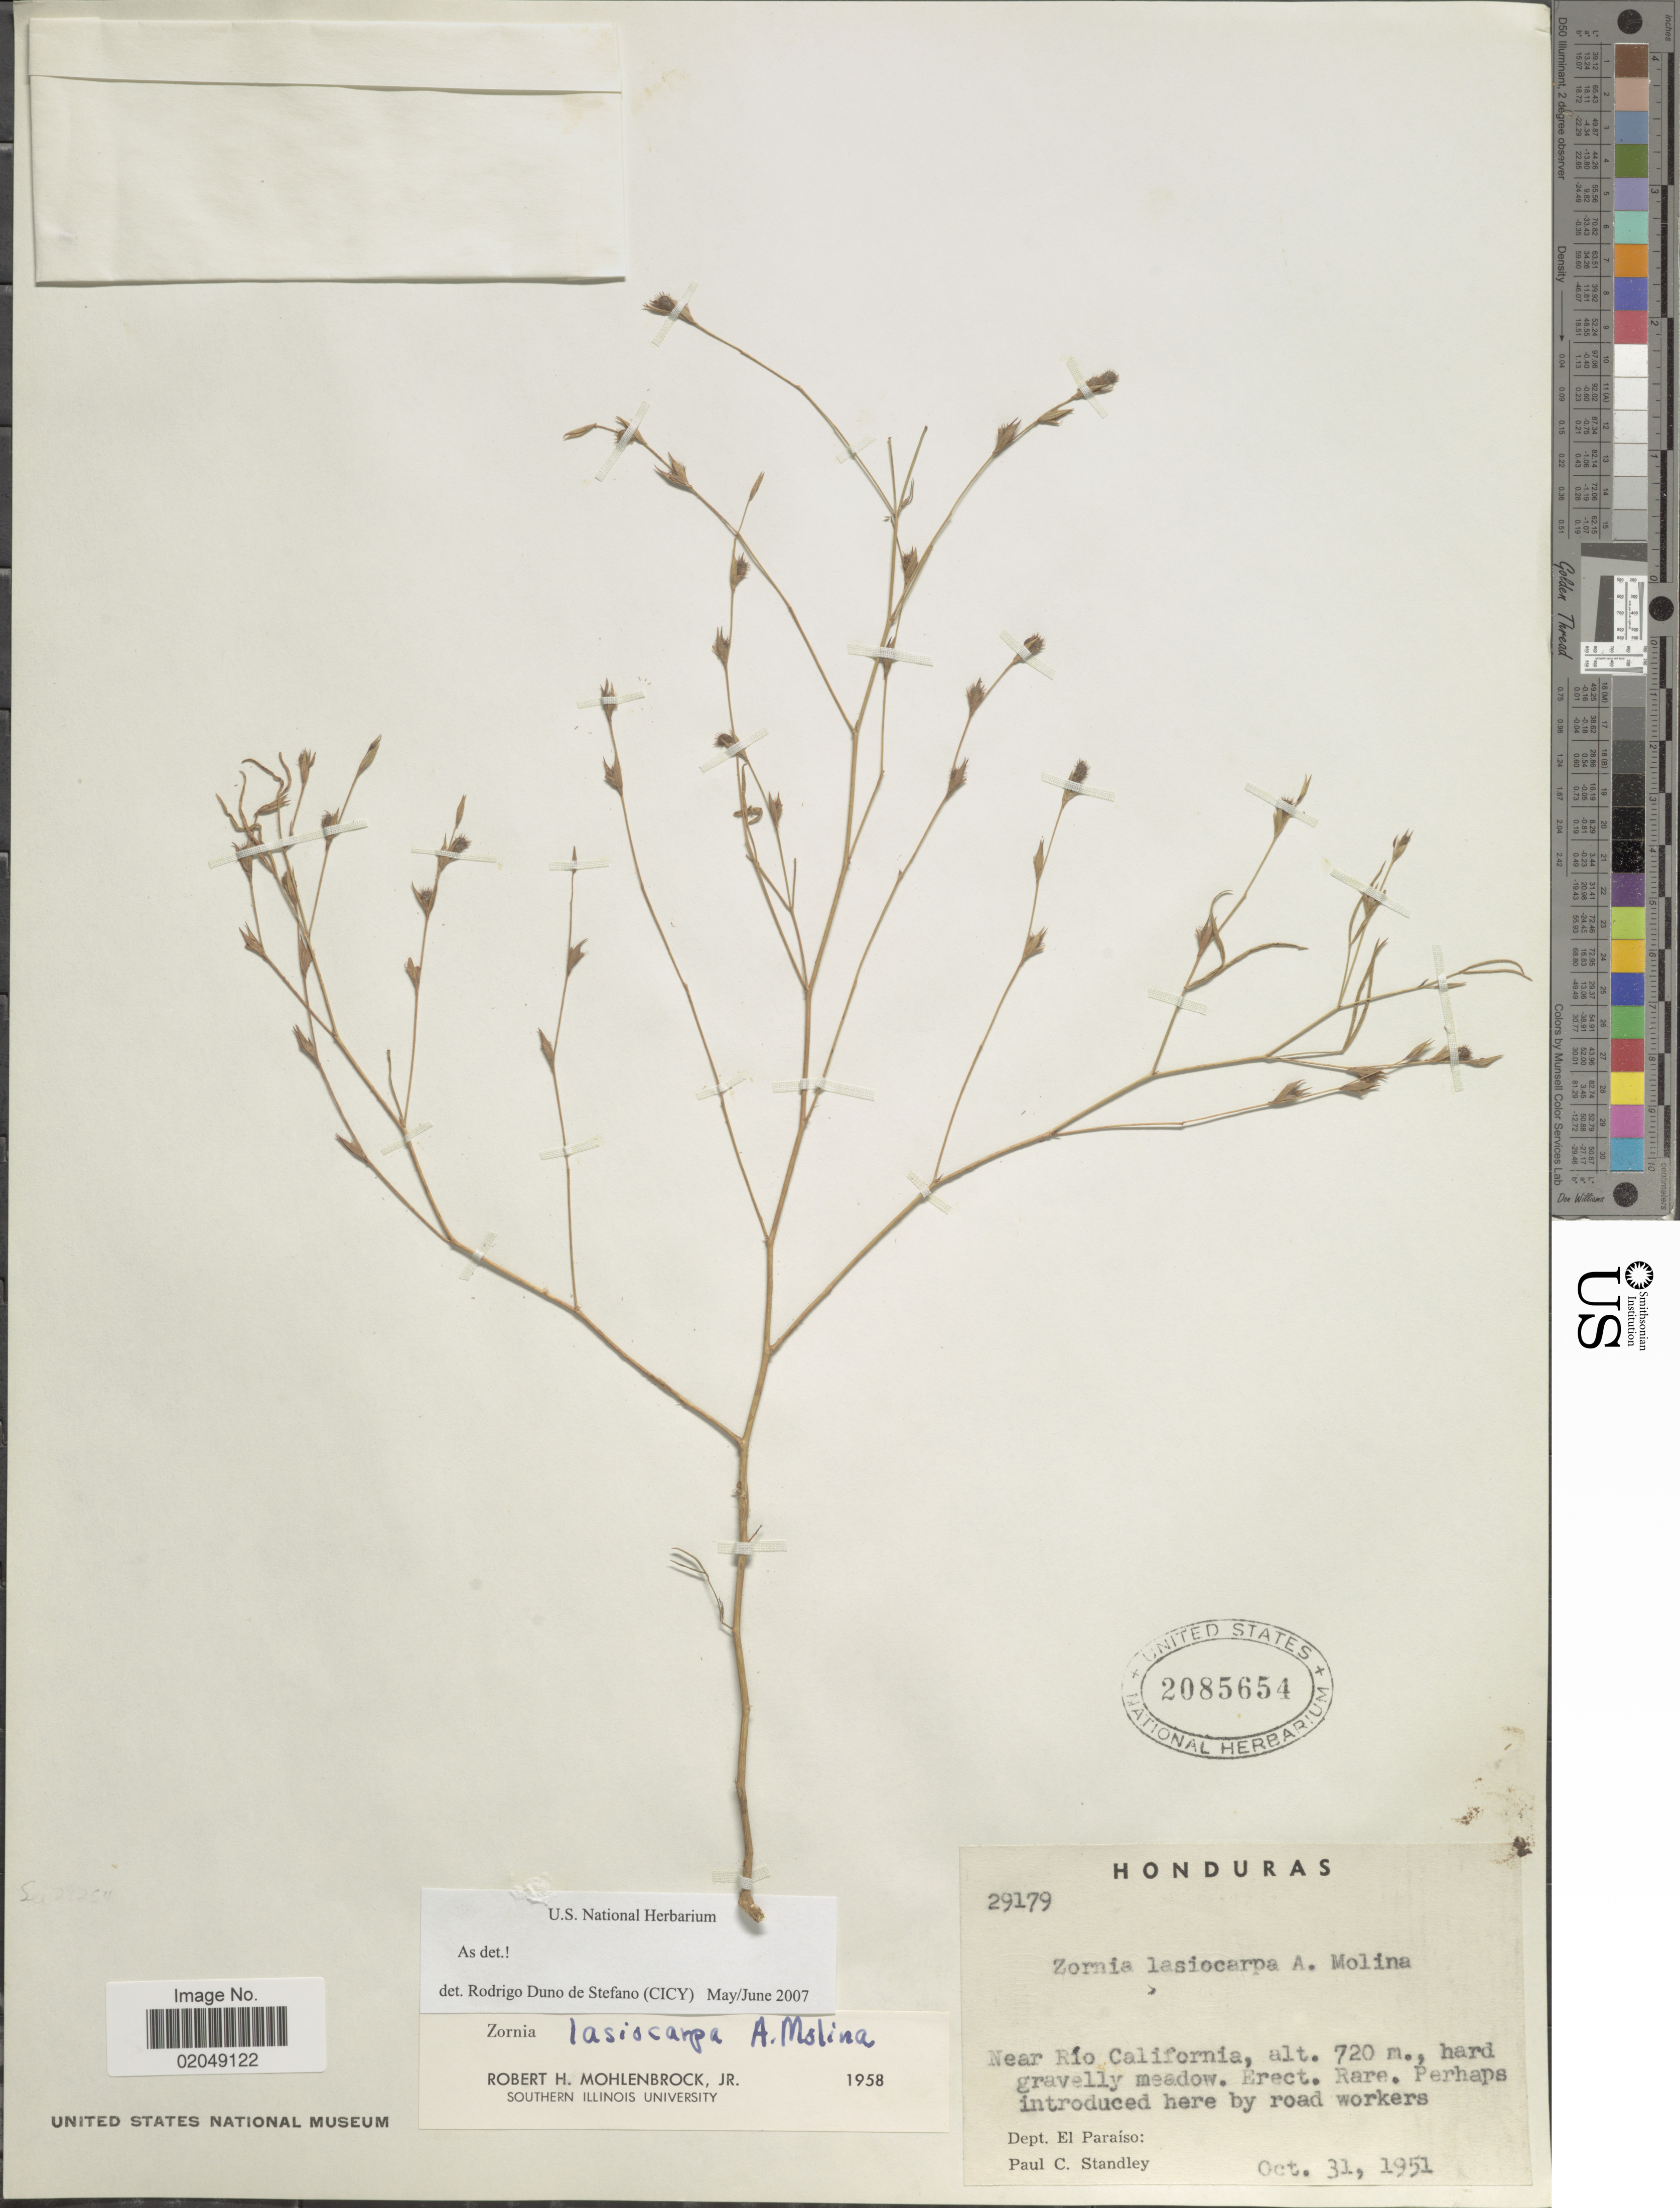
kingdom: Plantae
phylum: Tracheophyta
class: Magnoliopsida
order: Fabales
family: Fabaceae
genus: Zornia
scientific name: Zornia lasiocarpa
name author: Ant. Molina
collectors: P. C. Standley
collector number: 29179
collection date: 1951-10-31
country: Honduras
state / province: El Paraíso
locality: Near Rio California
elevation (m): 720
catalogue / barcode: US 2085654